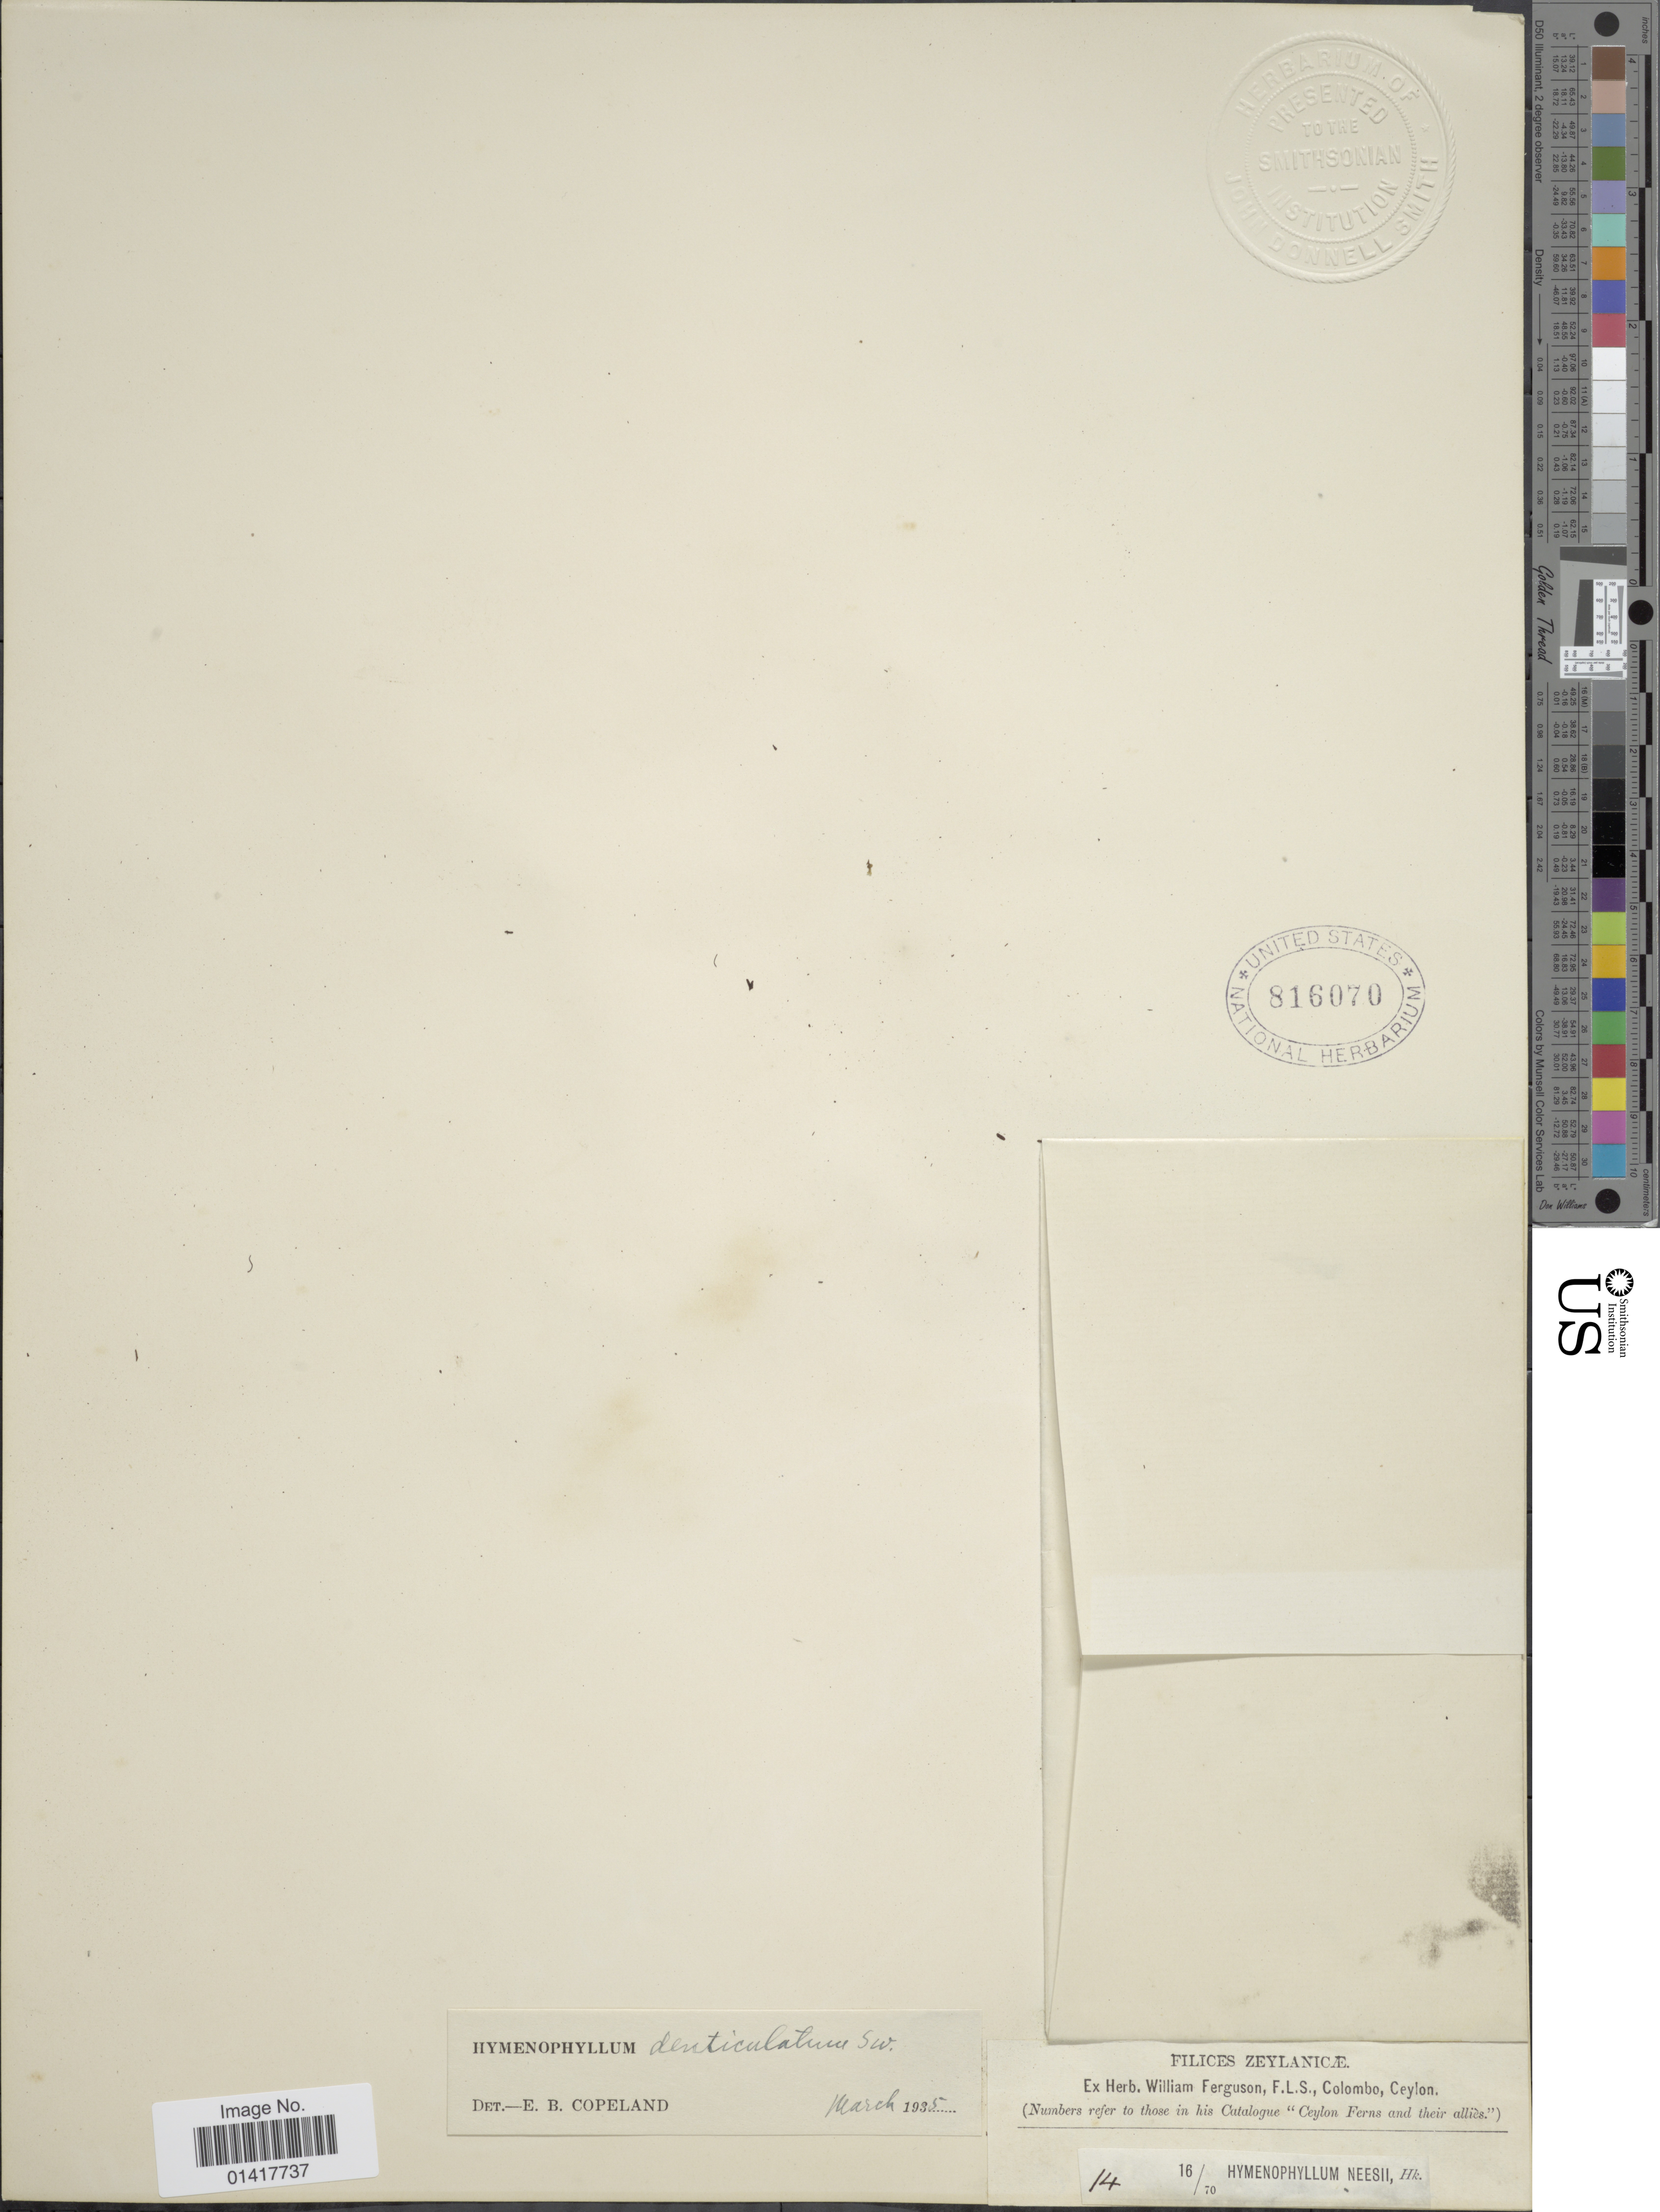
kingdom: Plantae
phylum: Tracheophyta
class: Polypodiopsida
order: Hymenophyllales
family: Hymenophyllaceae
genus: Hymenophyllum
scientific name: Hymenophyllum denticulatum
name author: Sw.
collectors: ex herb. W. Ferguson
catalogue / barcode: US 186070